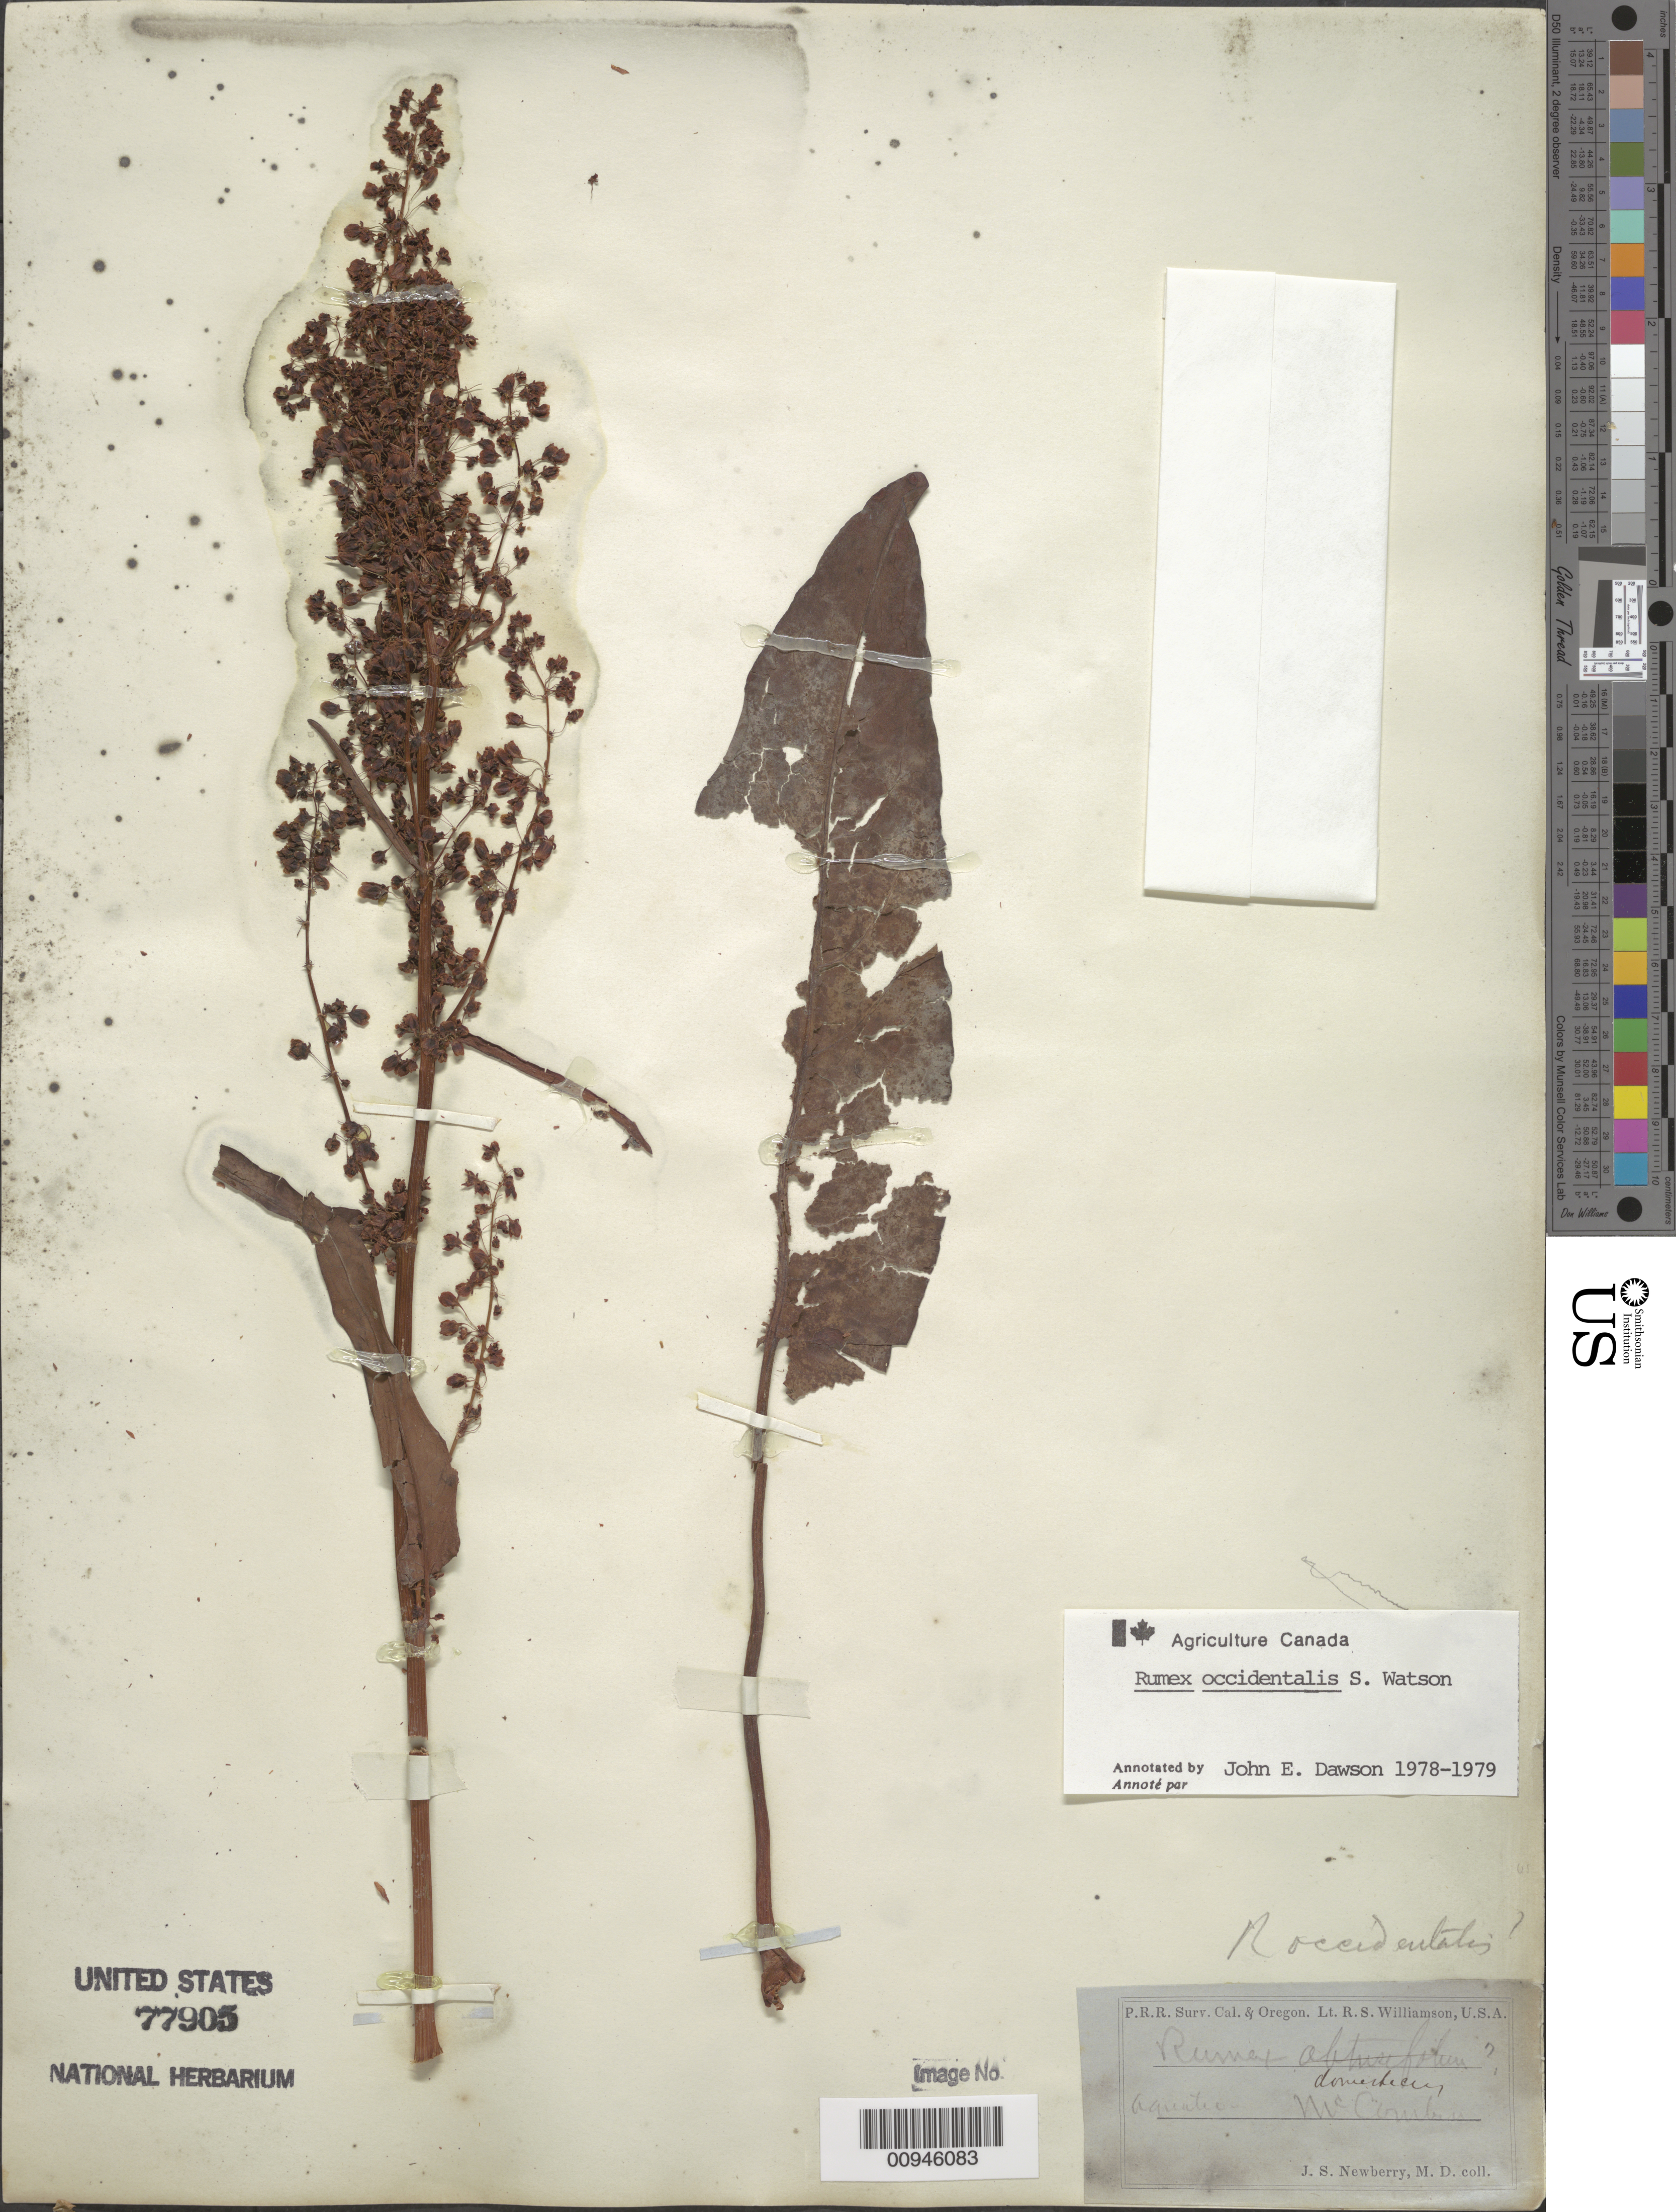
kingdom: Plantae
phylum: Tracheophyta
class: Magnoliopsida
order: Caryophyllales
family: Polygonaceae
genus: Rumex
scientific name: Rumex occidentalis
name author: S. Watson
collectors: J. S. Newberry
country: United States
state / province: California / Oregon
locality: McComb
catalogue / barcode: US 77905